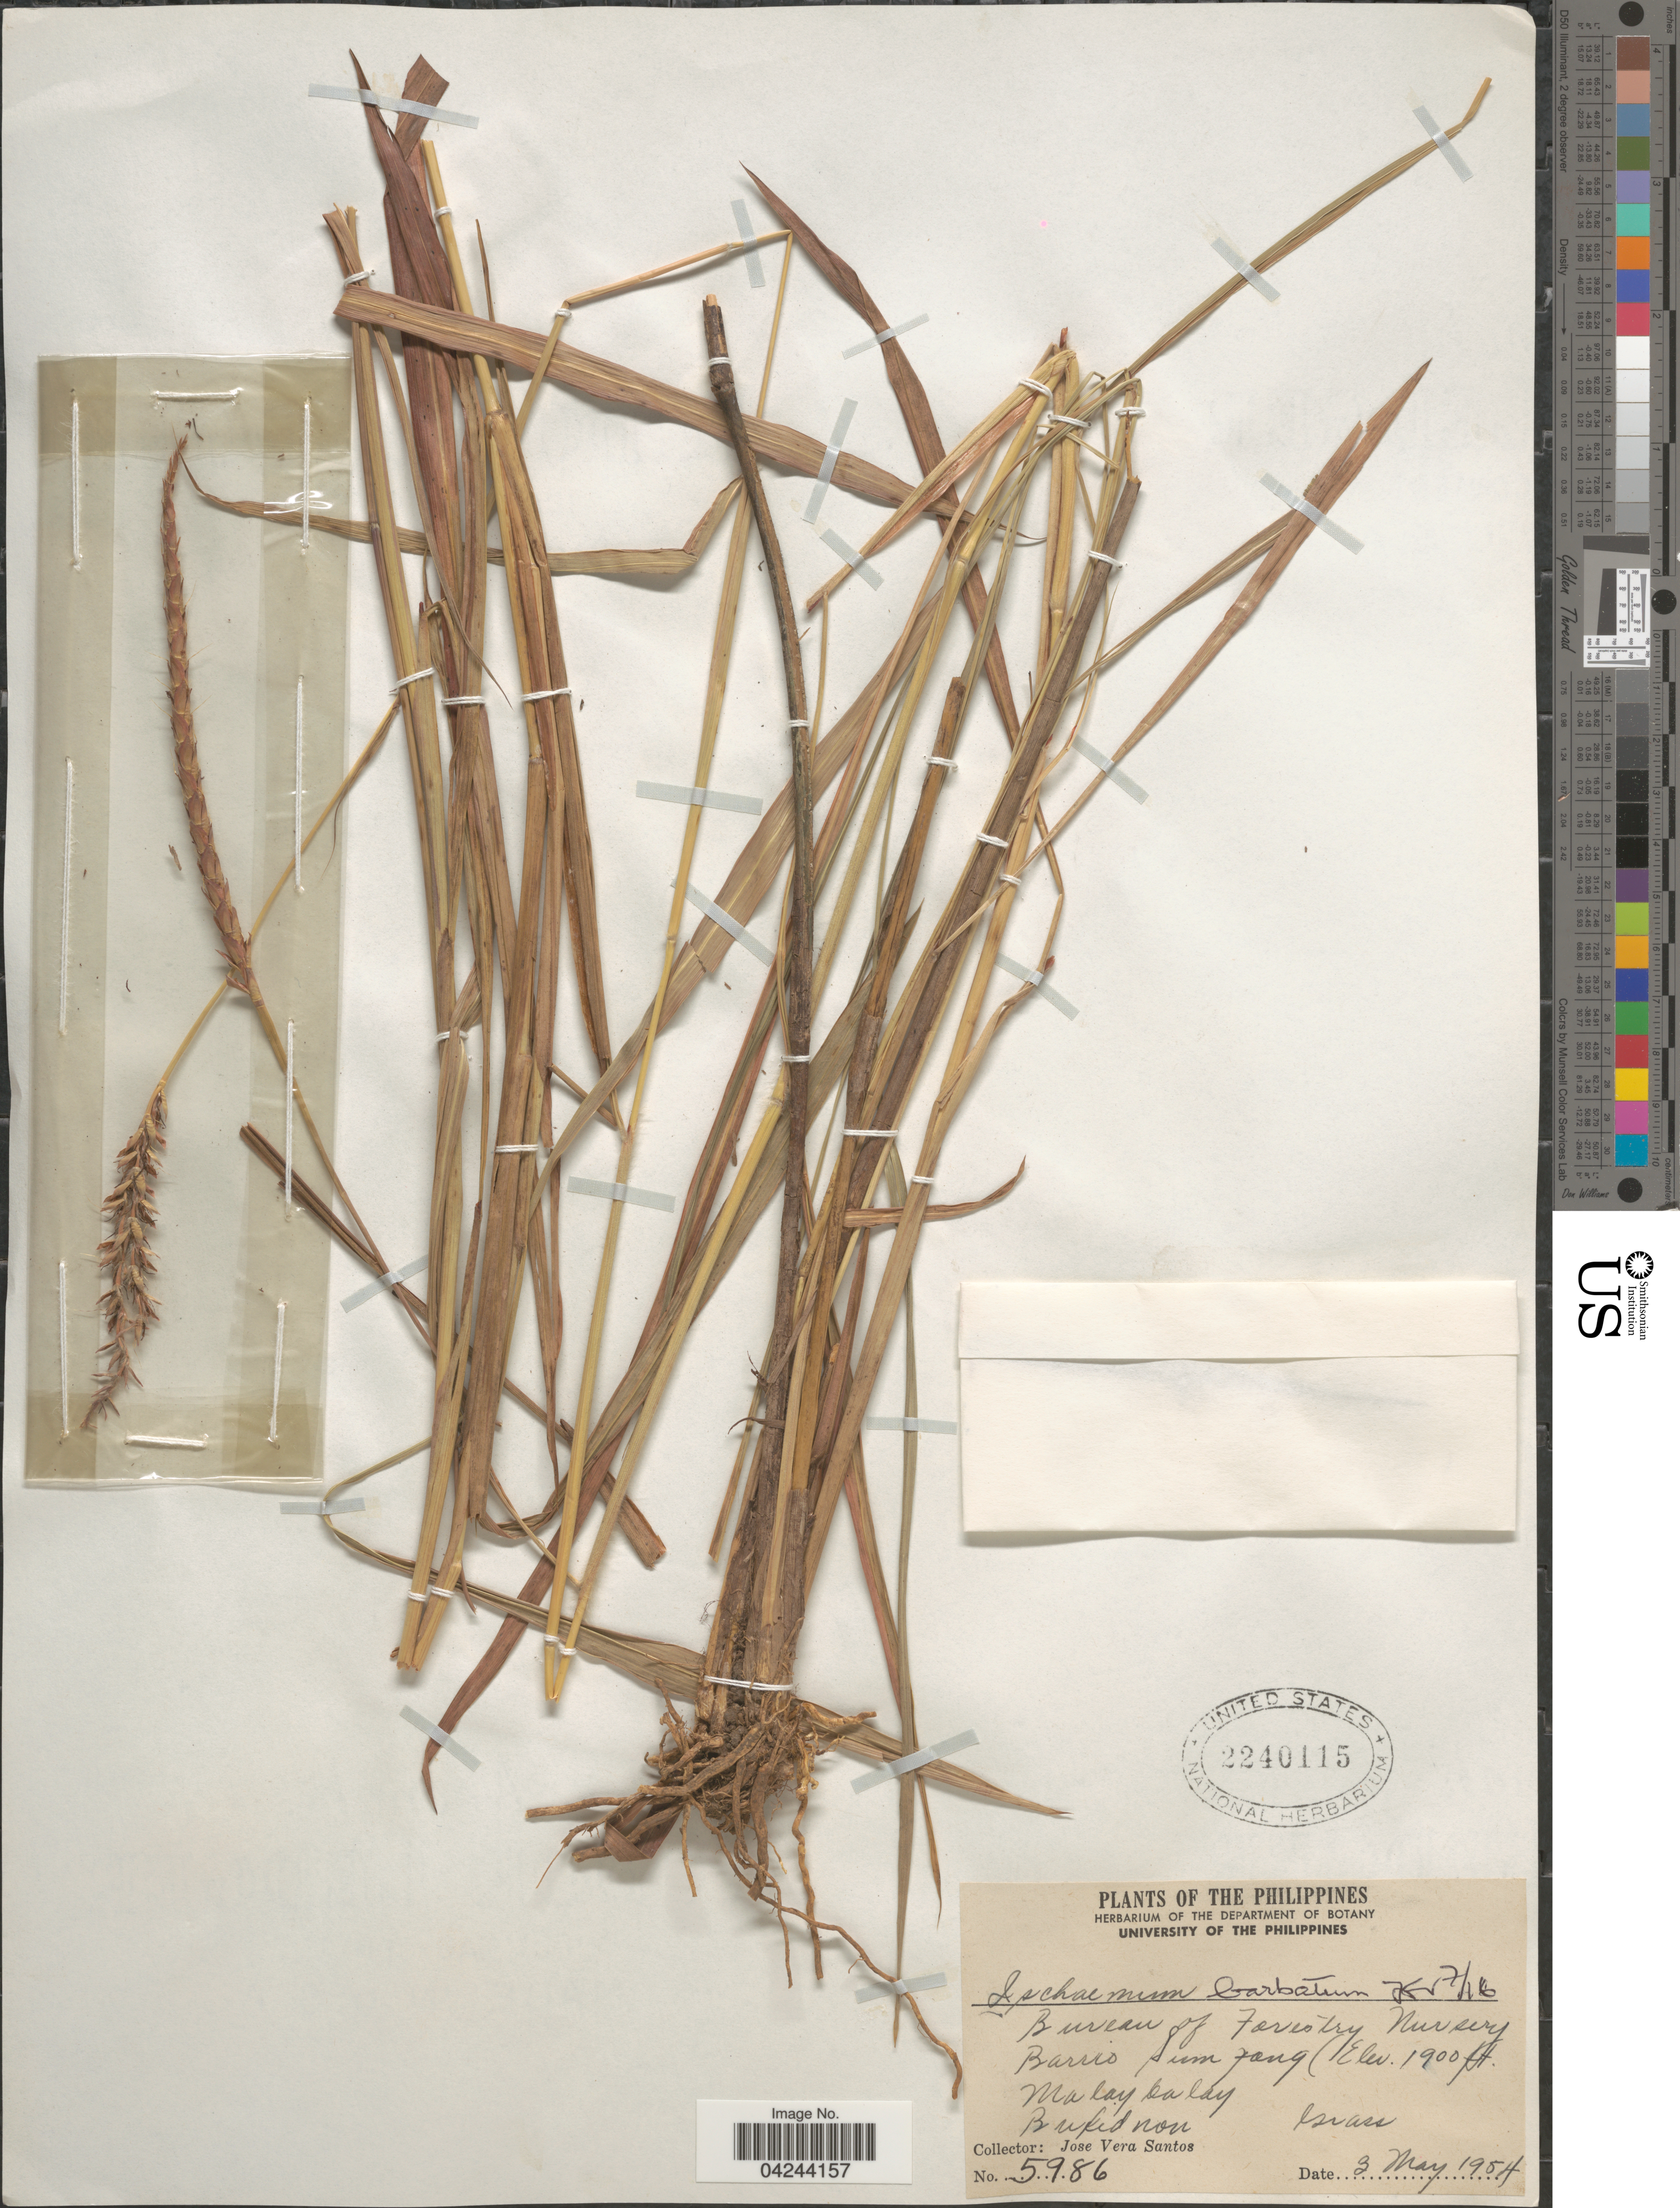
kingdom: Plantae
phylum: Tracheophyta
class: Liliopsida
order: Poales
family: Poaceae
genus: Ischaemum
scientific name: Ischaemum barbatum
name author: Blume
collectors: J. Vera Santos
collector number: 5986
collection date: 1954-05-03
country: Philippines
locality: Bureau of Forestry Nursery. Barrio Sumpang. Malay Balay. Bukidnon.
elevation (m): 579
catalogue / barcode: US 2240115